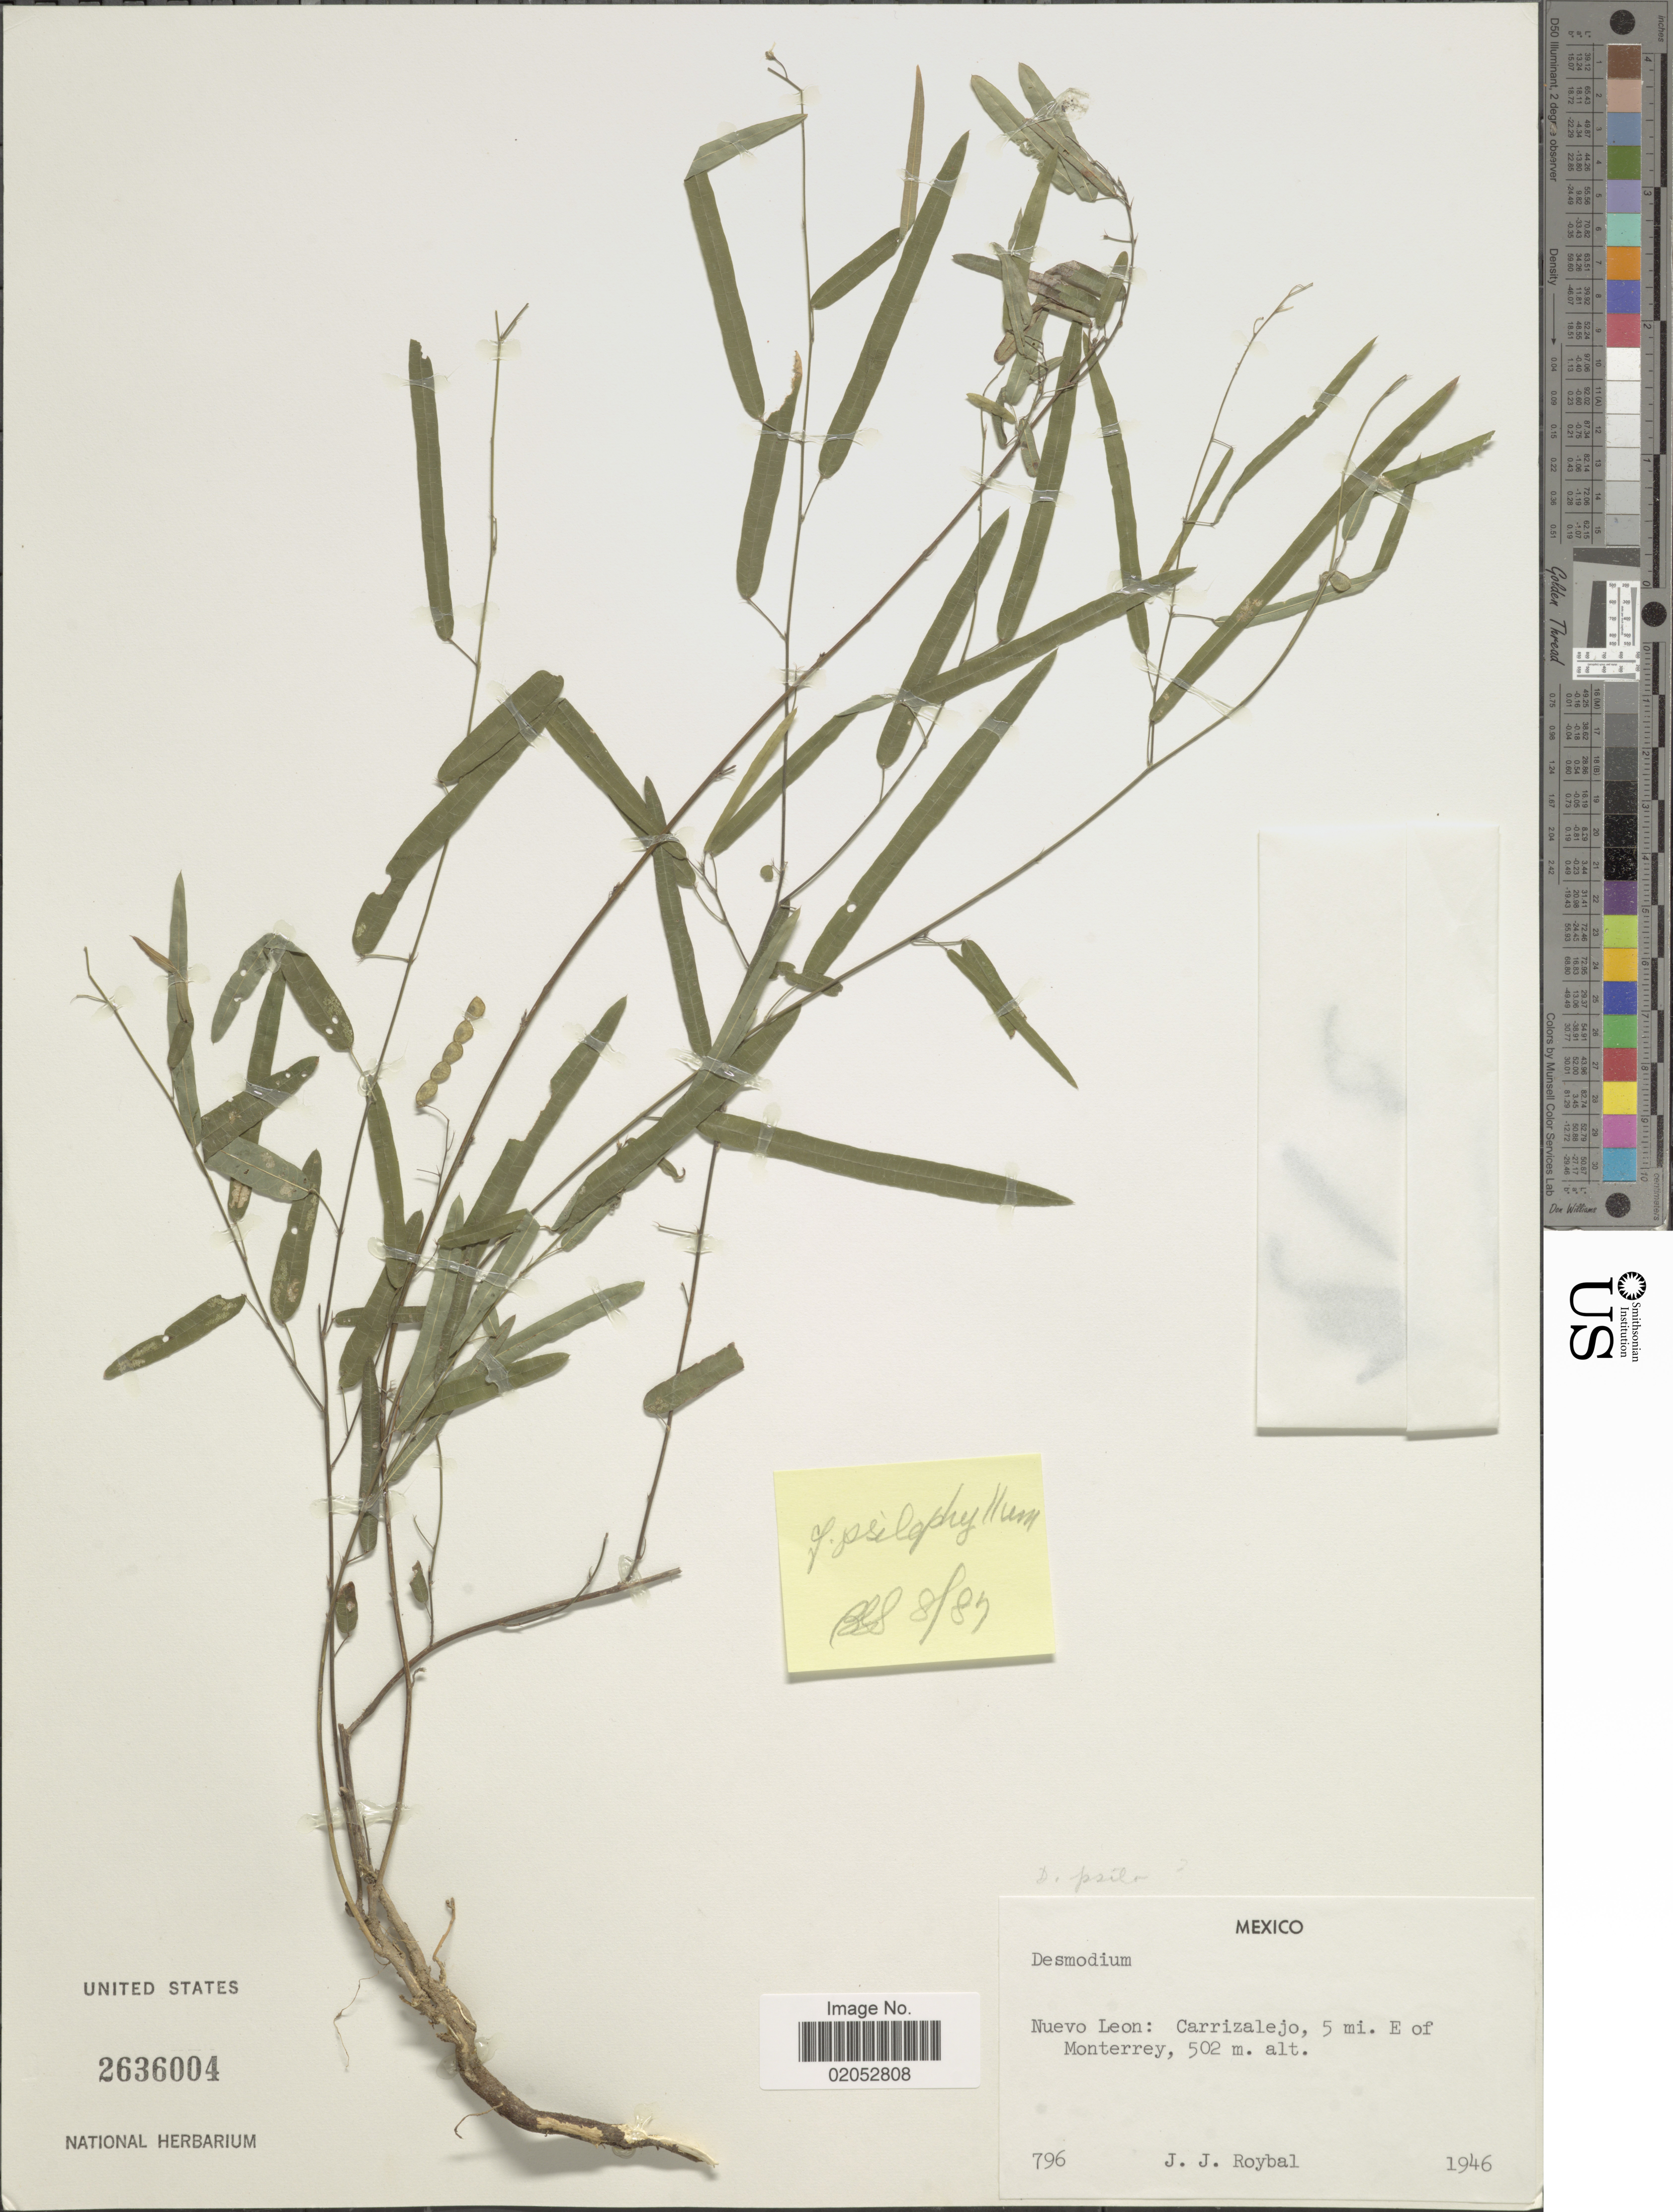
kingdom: Plantae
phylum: Tracheophyta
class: Magnoliopsida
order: Fabales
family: Fabaceae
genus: Desmodium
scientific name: Desmodium psilophyllum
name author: Schltdl.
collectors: J. J. Roybal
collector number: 796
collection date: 1946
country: Mexico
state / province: Nuevo León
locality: Carrizalejo, 5 mi. E of Monterrey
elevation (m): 502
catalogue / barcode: US 2636004